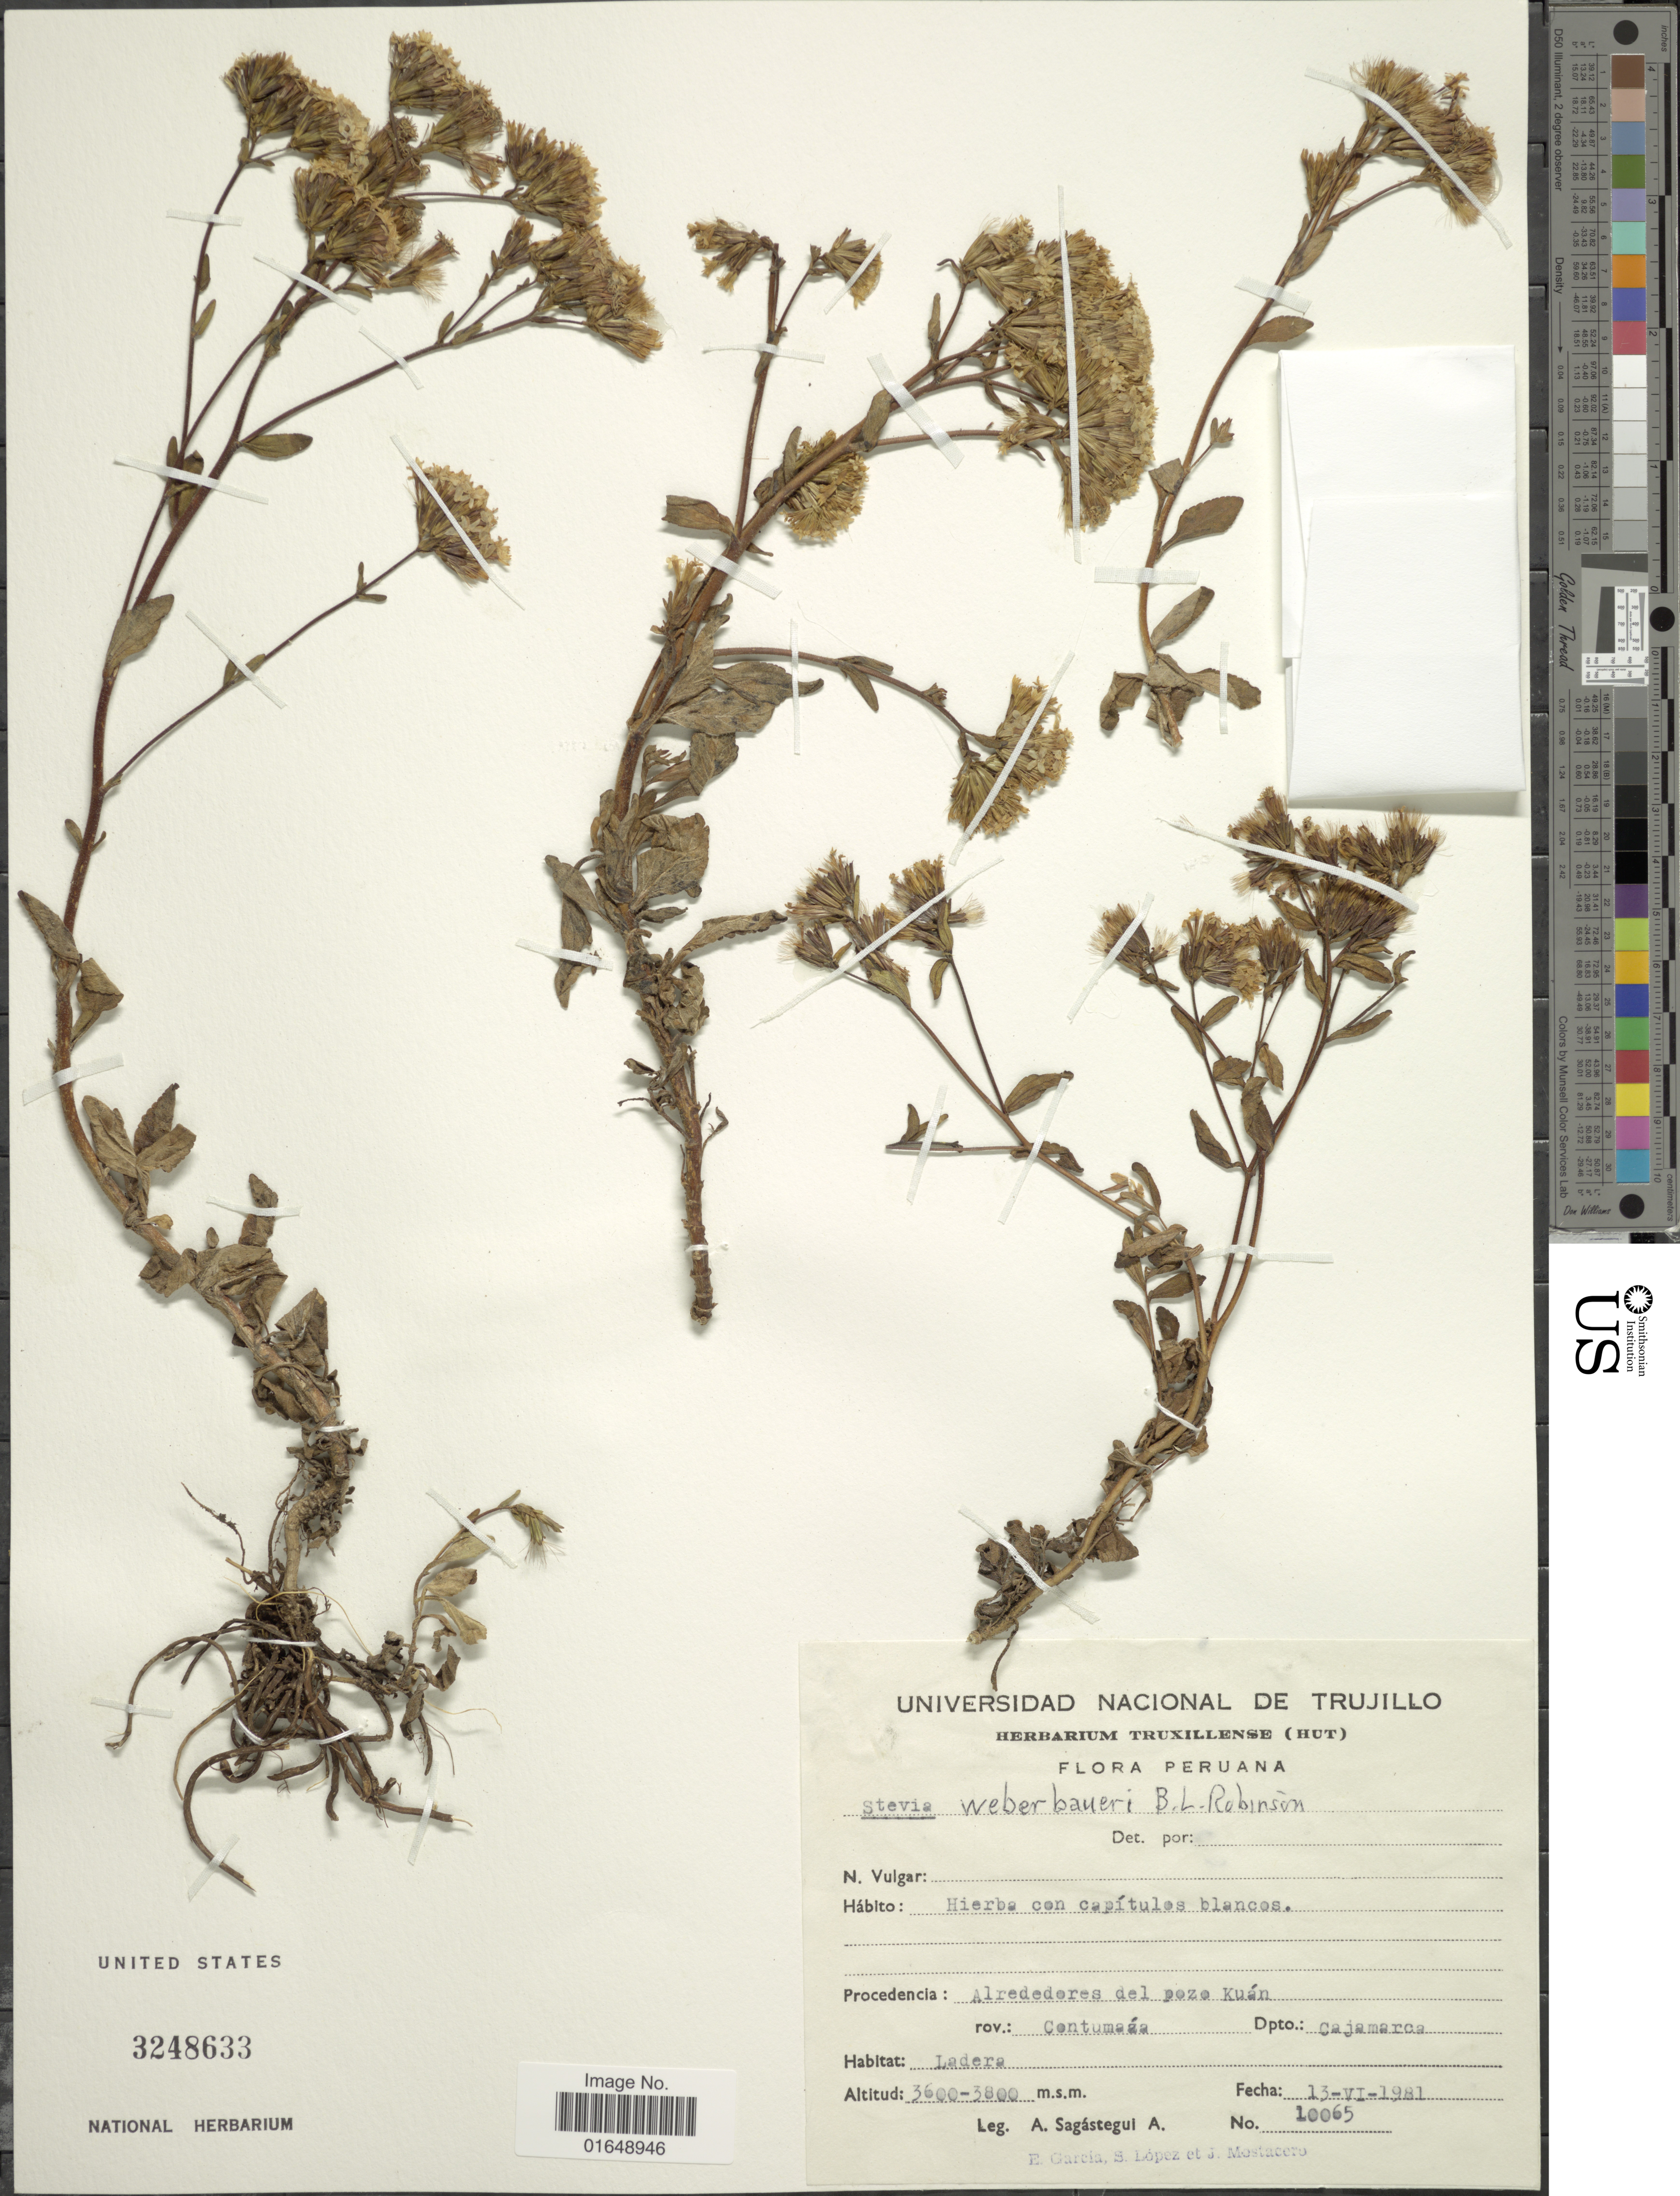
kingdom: Plantae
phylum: Tracheophyta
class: Magnoliopsida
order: Asterales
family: Asteraceae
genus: Stevia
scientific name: Stevia weberbaueri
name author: B.L. Rob.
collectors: A. Sagástegui A., E. Garcia, S. Lopez & J. Mostacero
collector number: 10065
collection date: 1981-06-13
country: Peru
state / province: Cajamarca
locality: Alrededores del pozo Kuán, Prov. Contumazá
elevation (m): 3600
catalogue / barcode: US 3248633